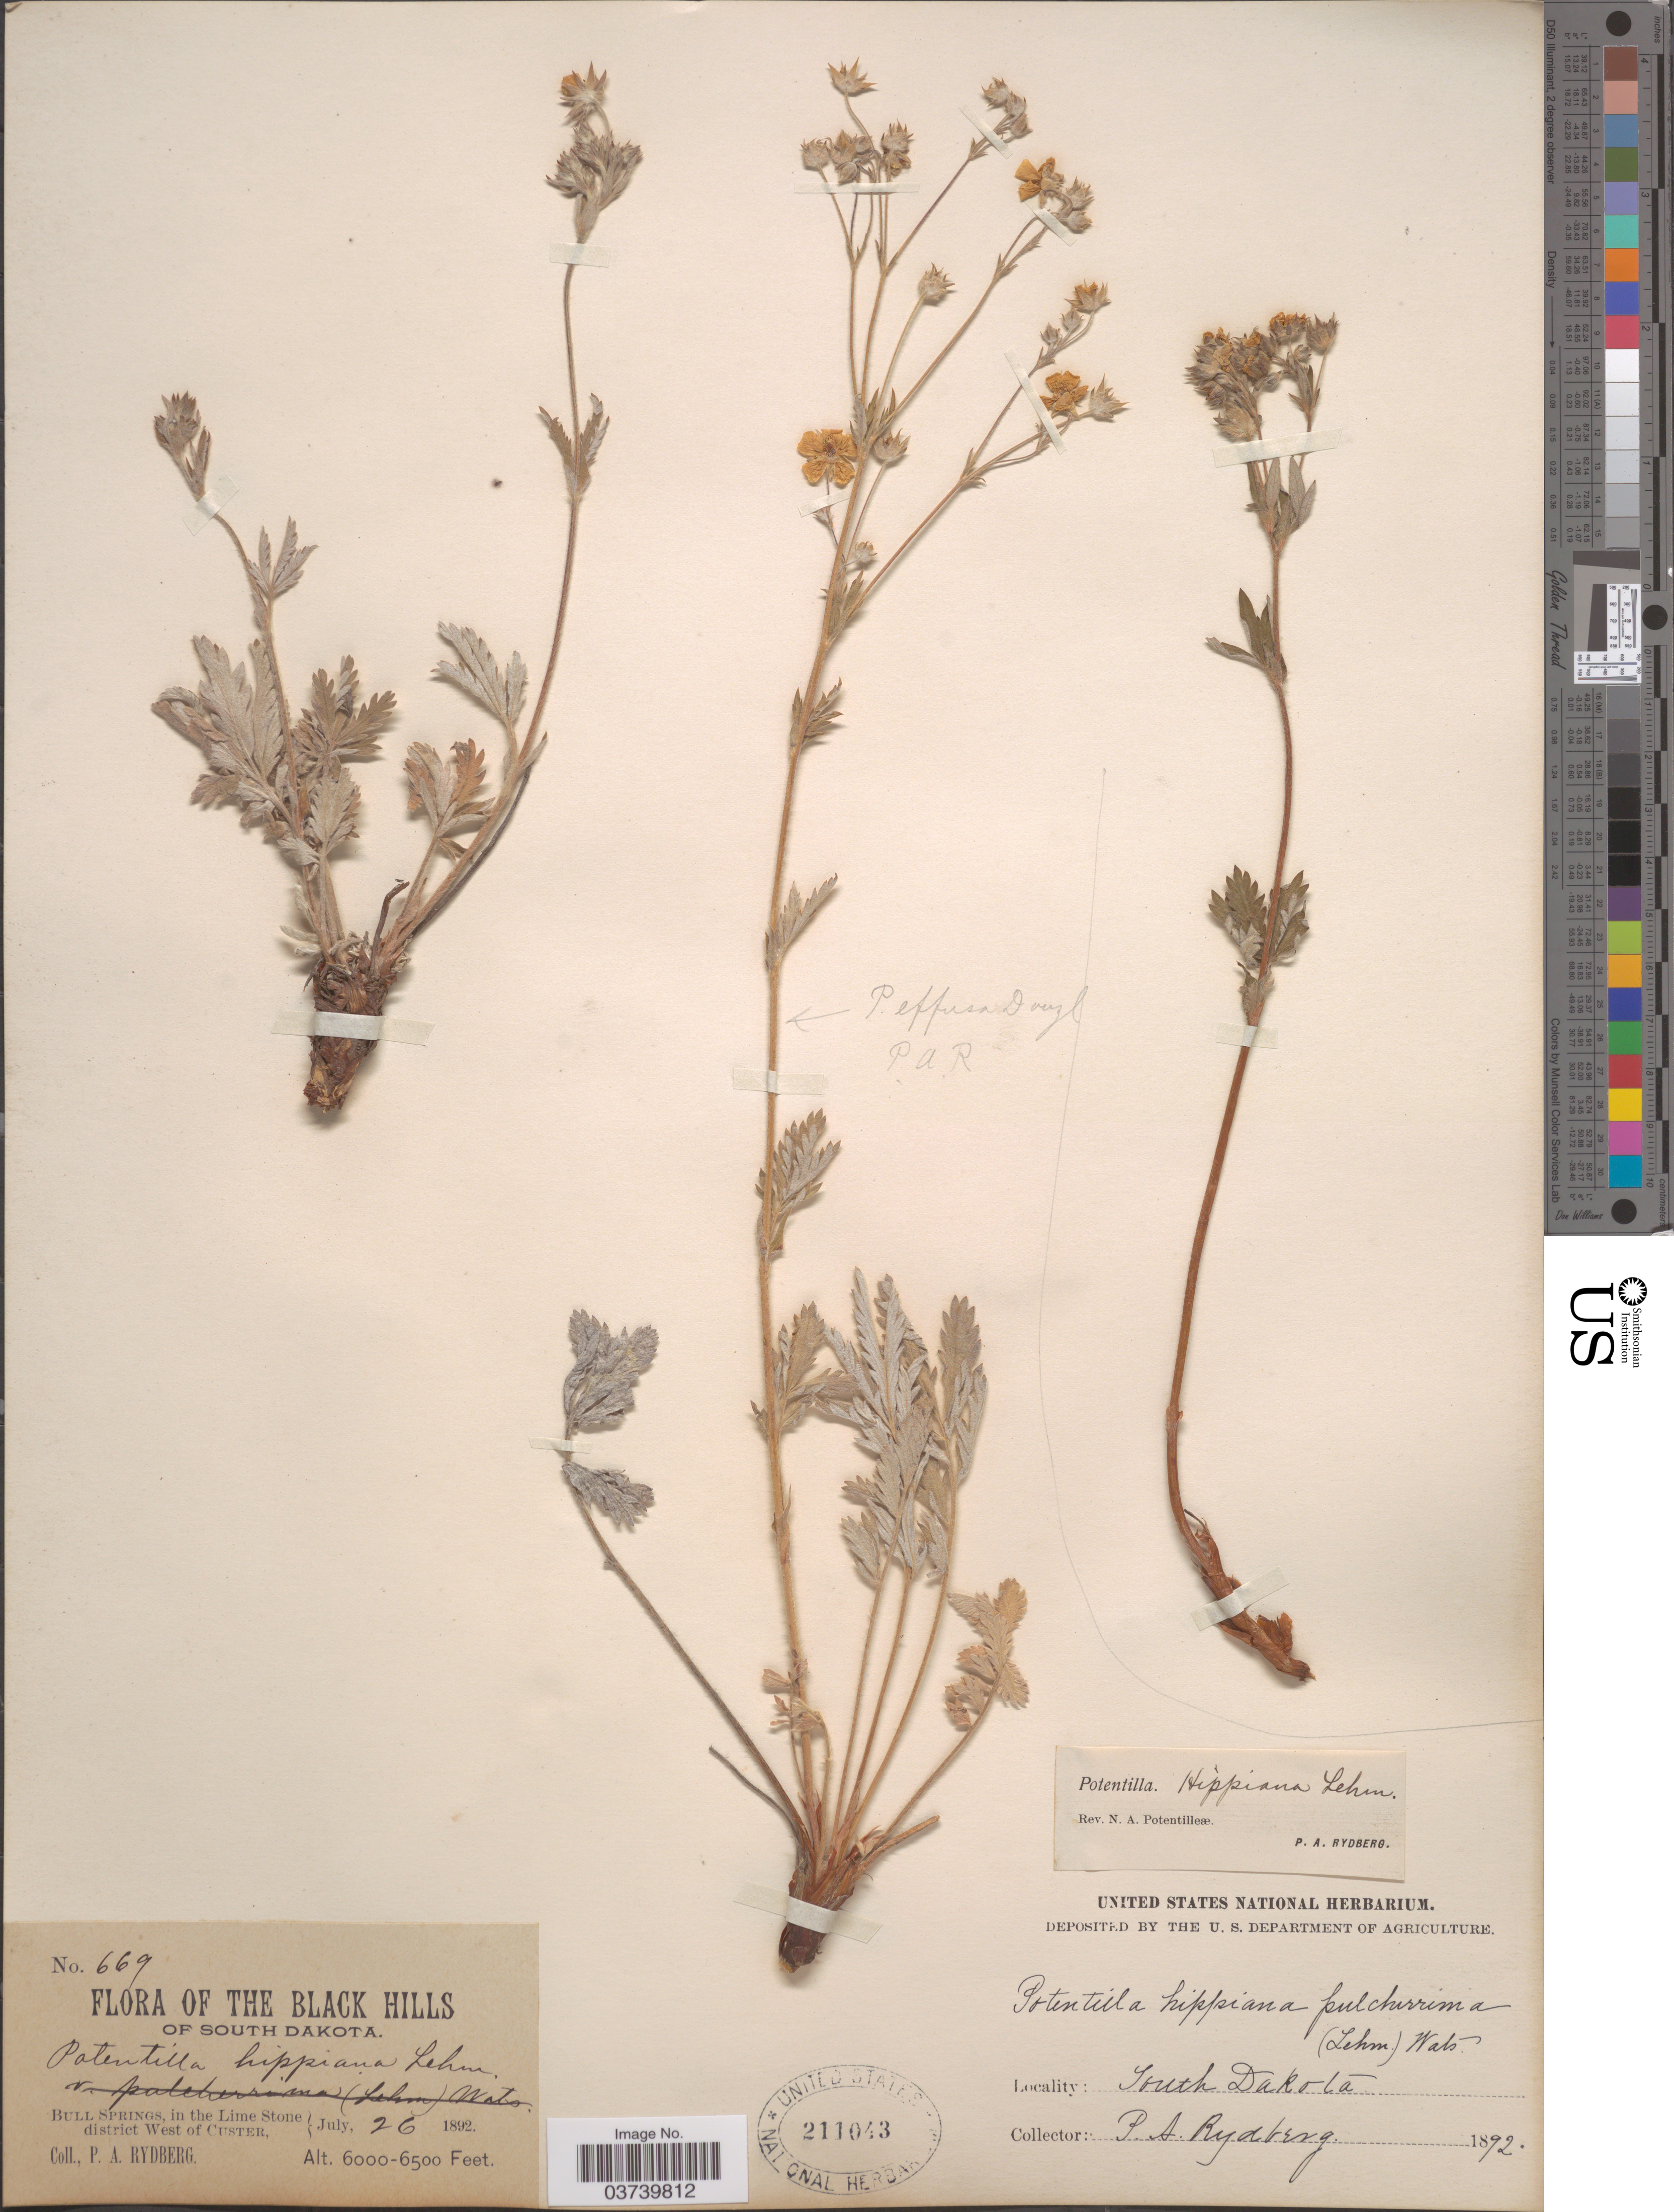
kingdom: Plantae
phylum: Tracheophyta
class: Magnoliopsida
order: Rosales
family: Rosaceae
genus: Potentilla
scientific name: Potentilla hippiana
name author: Lehm.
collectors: P. A. Rydberg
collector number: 669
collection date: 1892-07-26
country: United States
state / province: South Dakota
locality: The Black Hills of South Dakota. Bull Springs, in the Lime Stone district West of Custer.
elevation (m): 1829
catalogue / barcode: US 211043